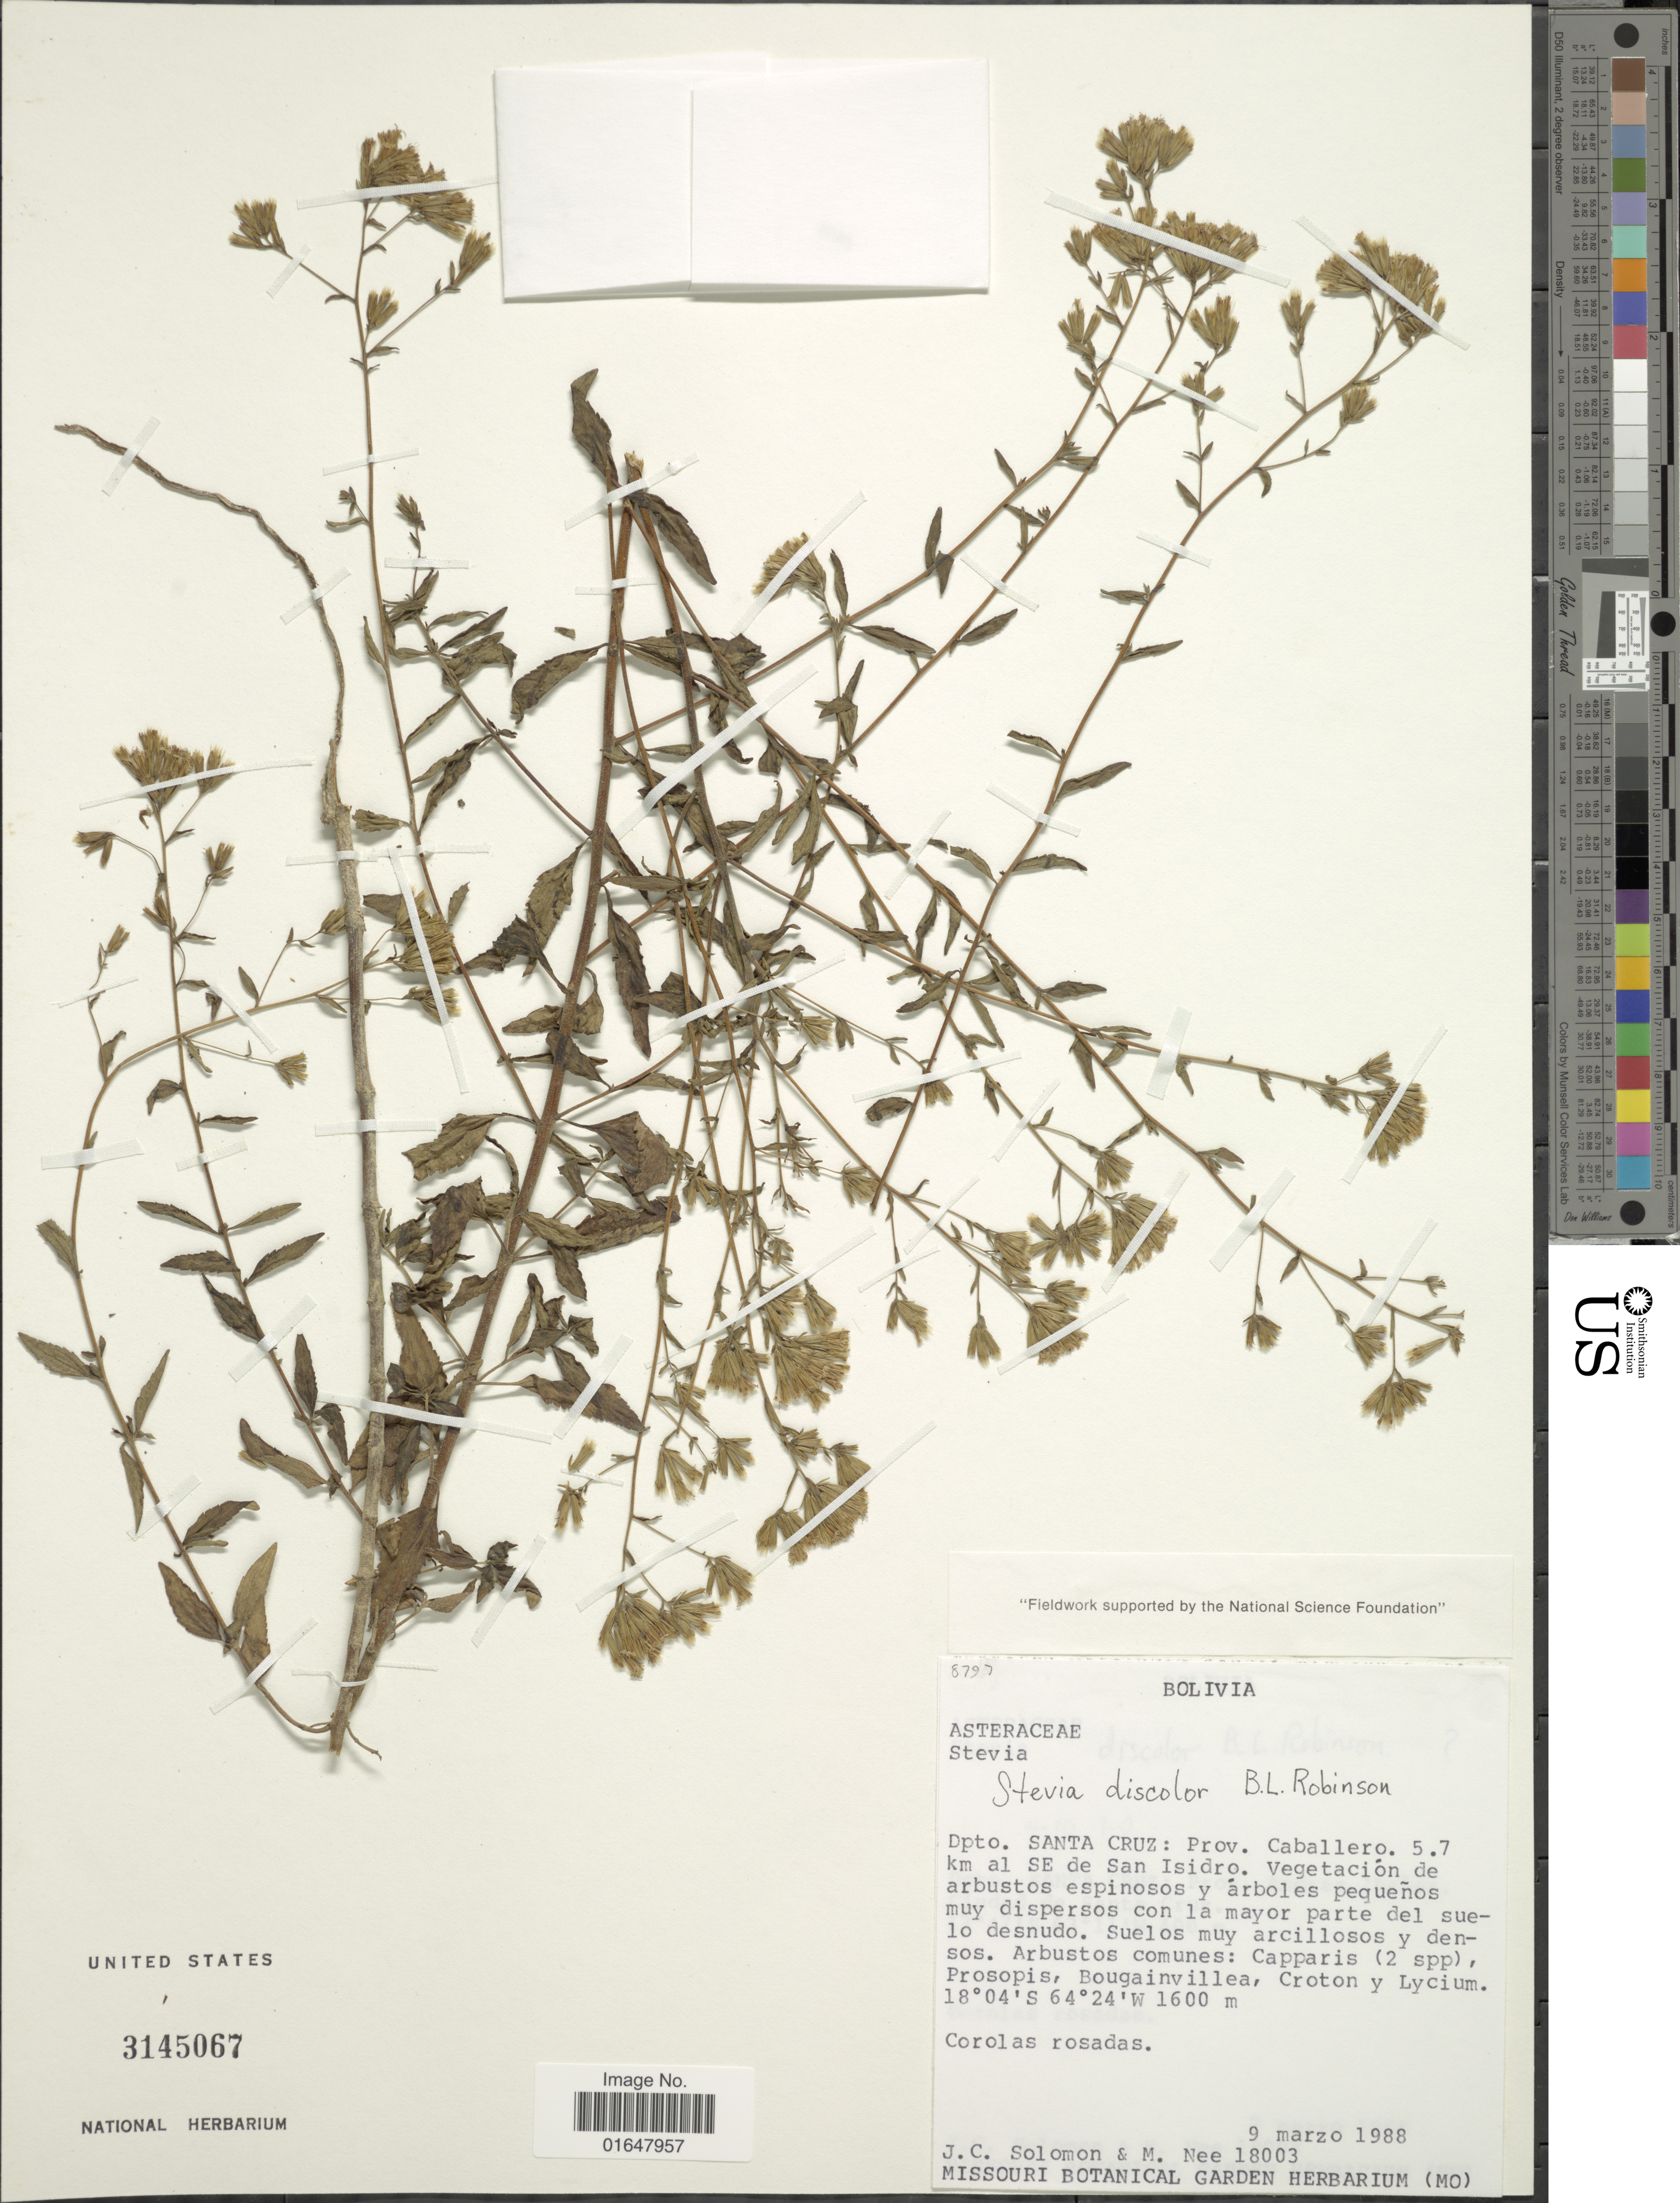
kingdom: Plantae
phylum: Tracheophyta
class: Magnoliopsida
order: Asterales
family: Asteraceae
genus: Stevia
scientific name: Stevia discolor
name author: B.L. Rob.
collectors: J. C. Solomon & M. Nee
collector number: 18003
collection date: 1988-03-09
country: Bolivia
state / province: Santa Cruz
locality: Prov. Caballero, 5.7 km al SE de San Isidro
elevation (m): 1600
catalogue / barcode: US 3145067